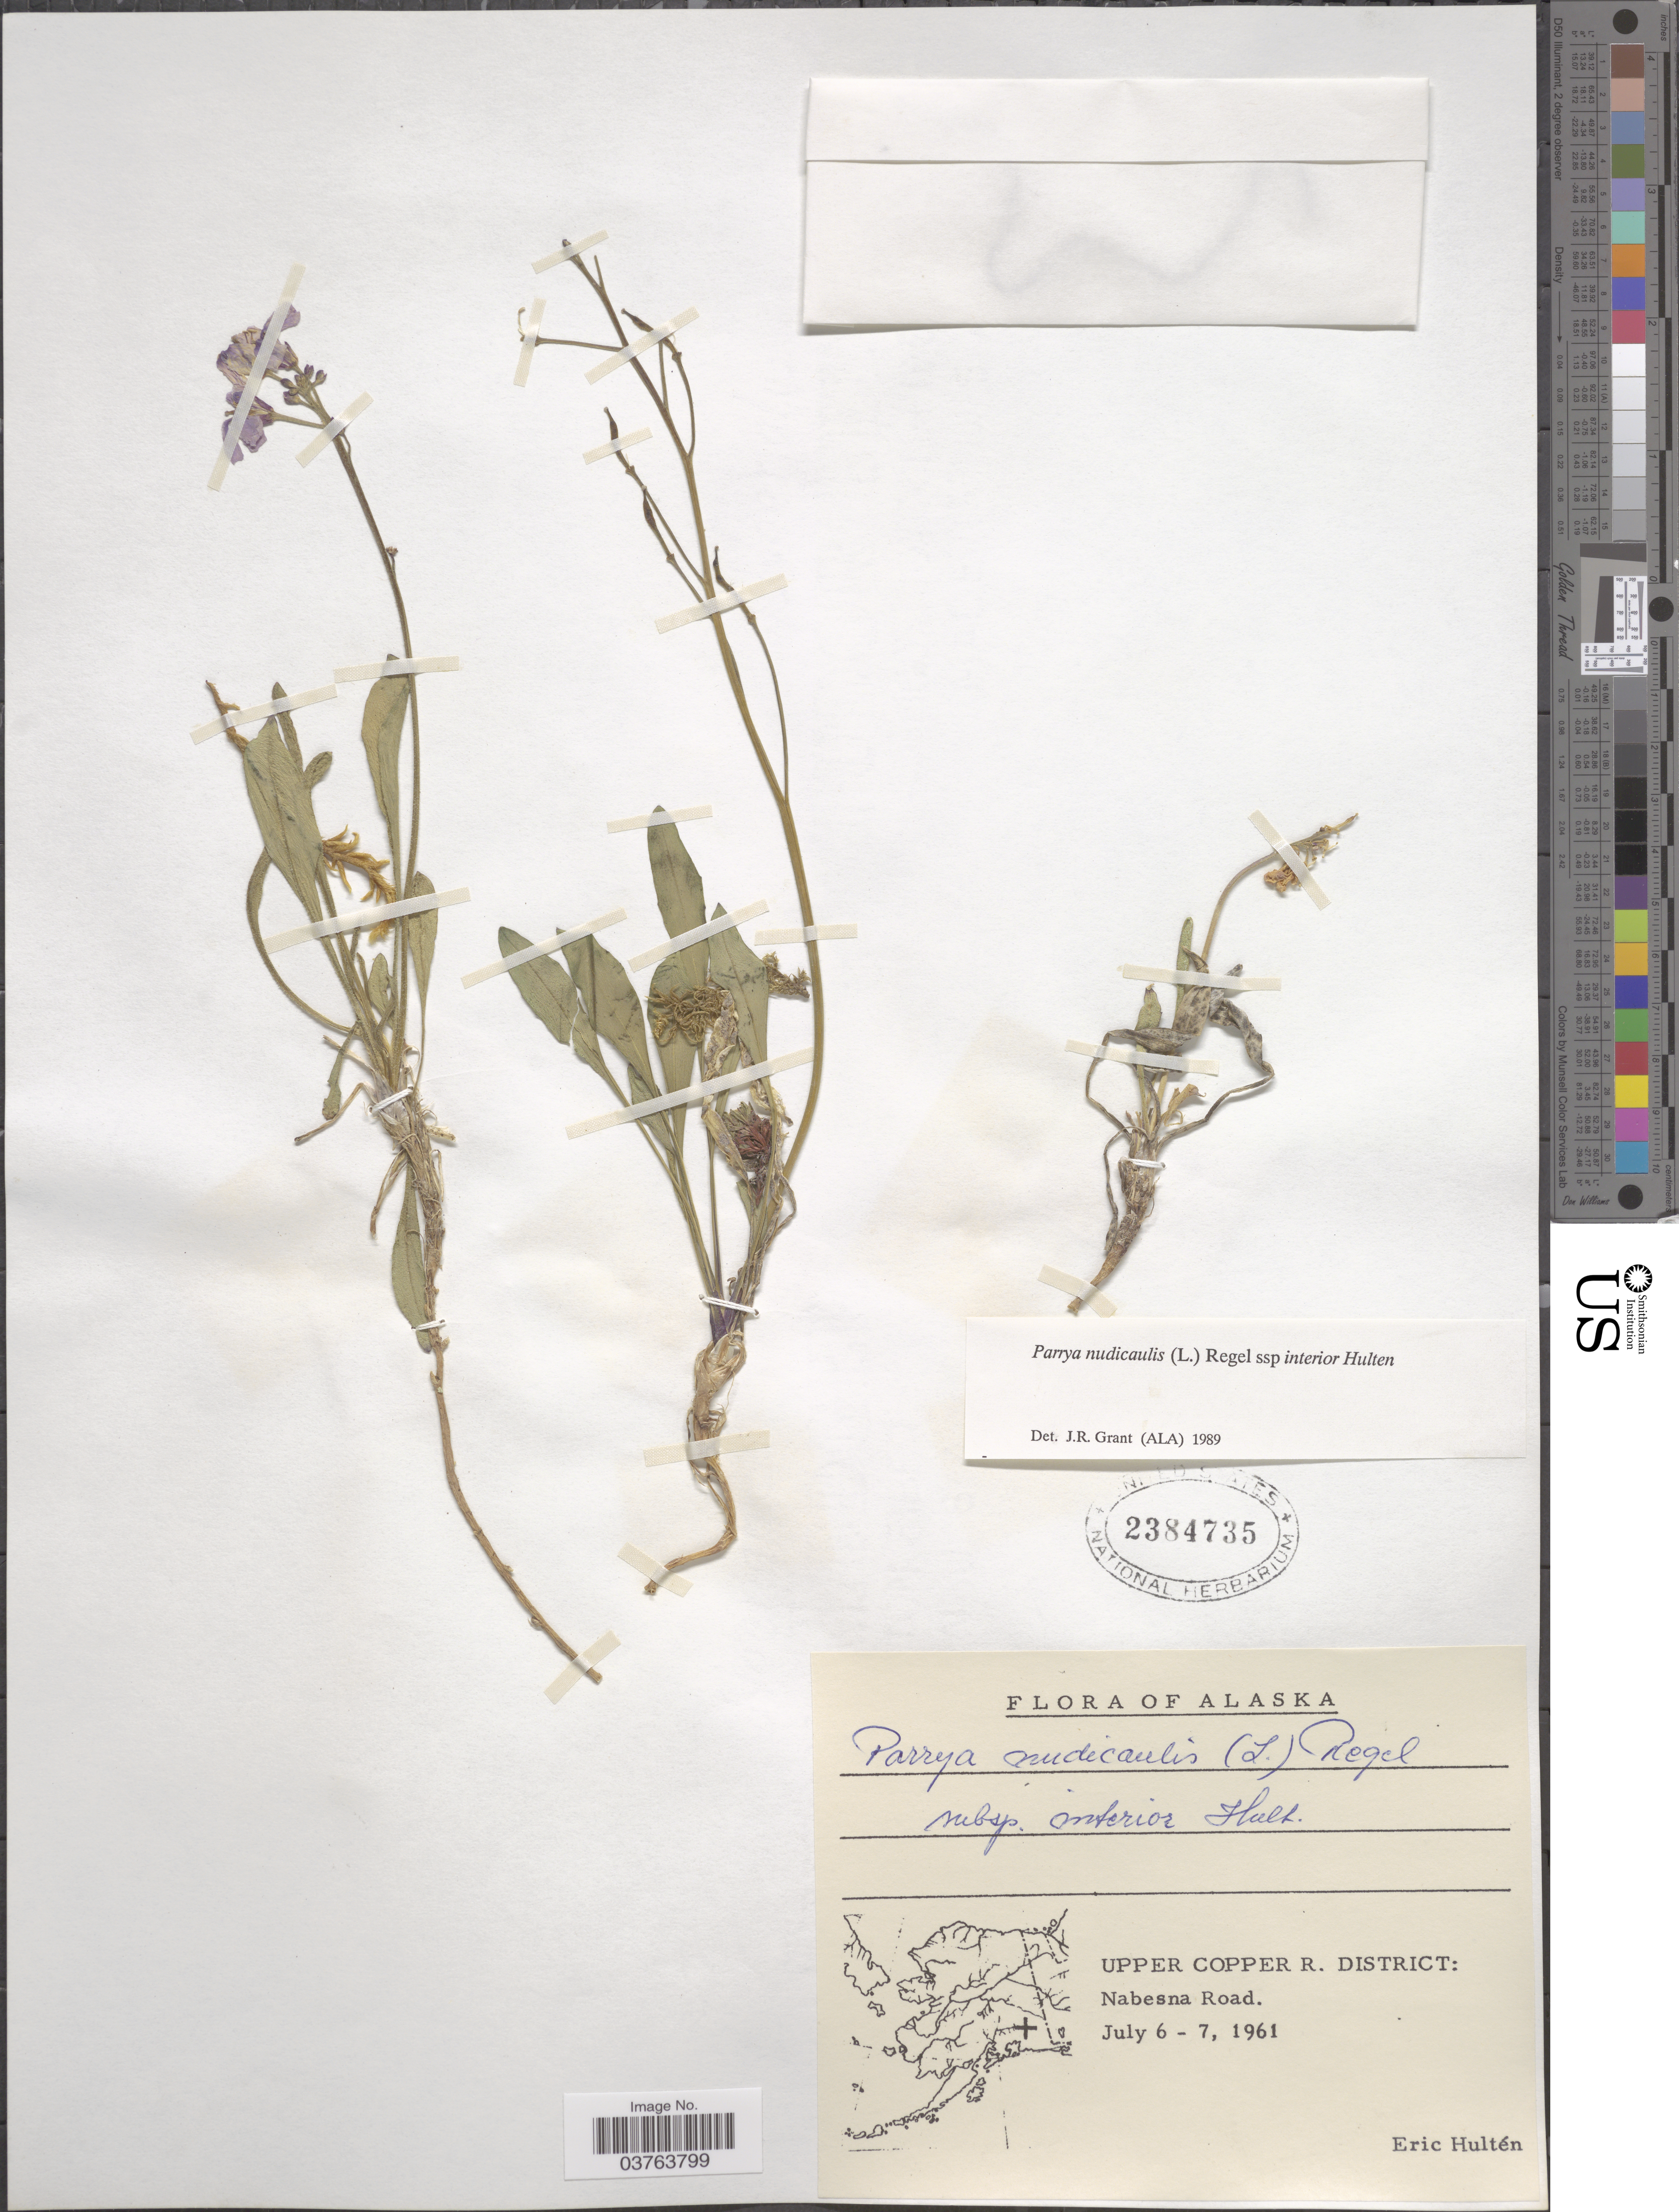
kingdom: Plantae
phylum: Tracheophyta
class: Magnoliopsida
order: Brassicales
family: Brassicaceae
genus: Parrya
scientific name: Parrya nudicaulis subsp. interior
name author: Hultén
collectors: E. G. Hultén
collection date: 1961-07-06/1961-07-07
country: United States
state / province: Alaska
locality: Upper Copper R. District: Nabesna Road.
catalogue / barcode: US 2384735